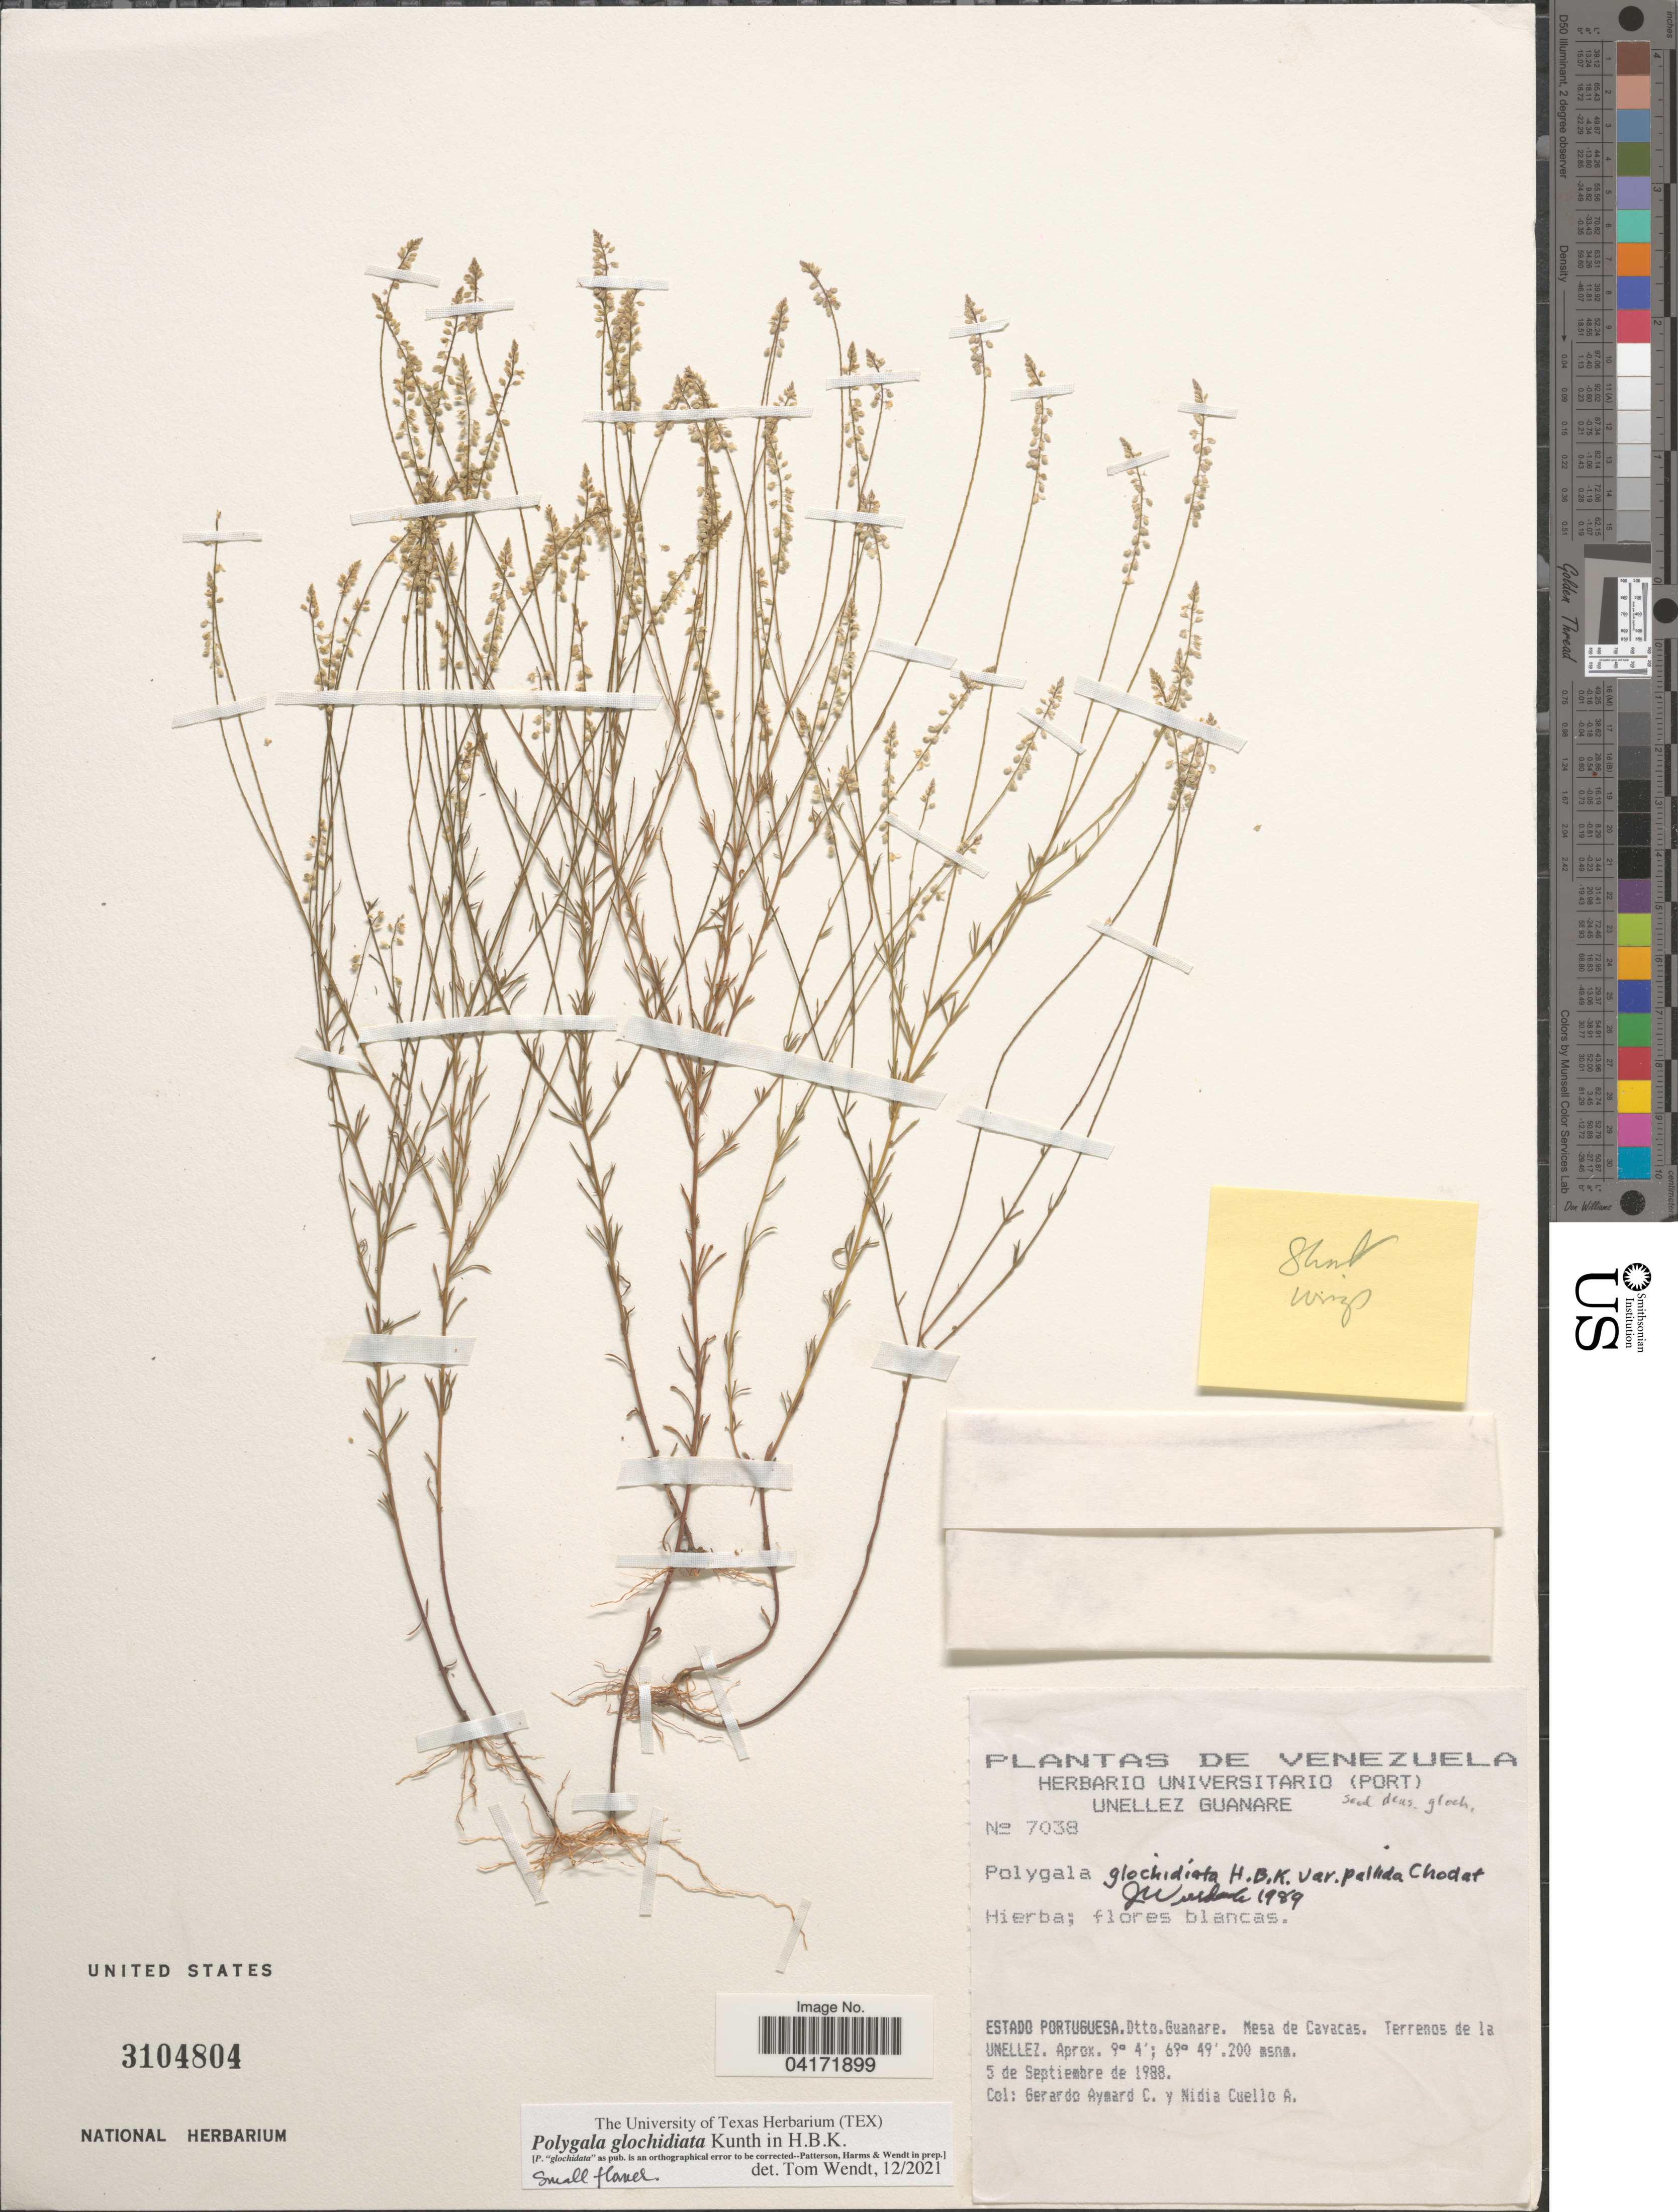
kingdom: Plantae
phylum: Tracheophyta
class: Magnoliopsida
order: Fabales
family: Polygalaceae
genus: Polygala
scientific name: Polygala glochidiata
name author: Kunth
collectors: G. A. Aymard & N. L. Cuello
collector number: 7038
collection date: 1988-09-05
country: Venezuela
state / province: Portuguesa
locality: Dtto. Guanare. Mesa de Cayacas. Terrenos de la Unellez.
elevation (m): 200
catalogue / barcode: US 3104804